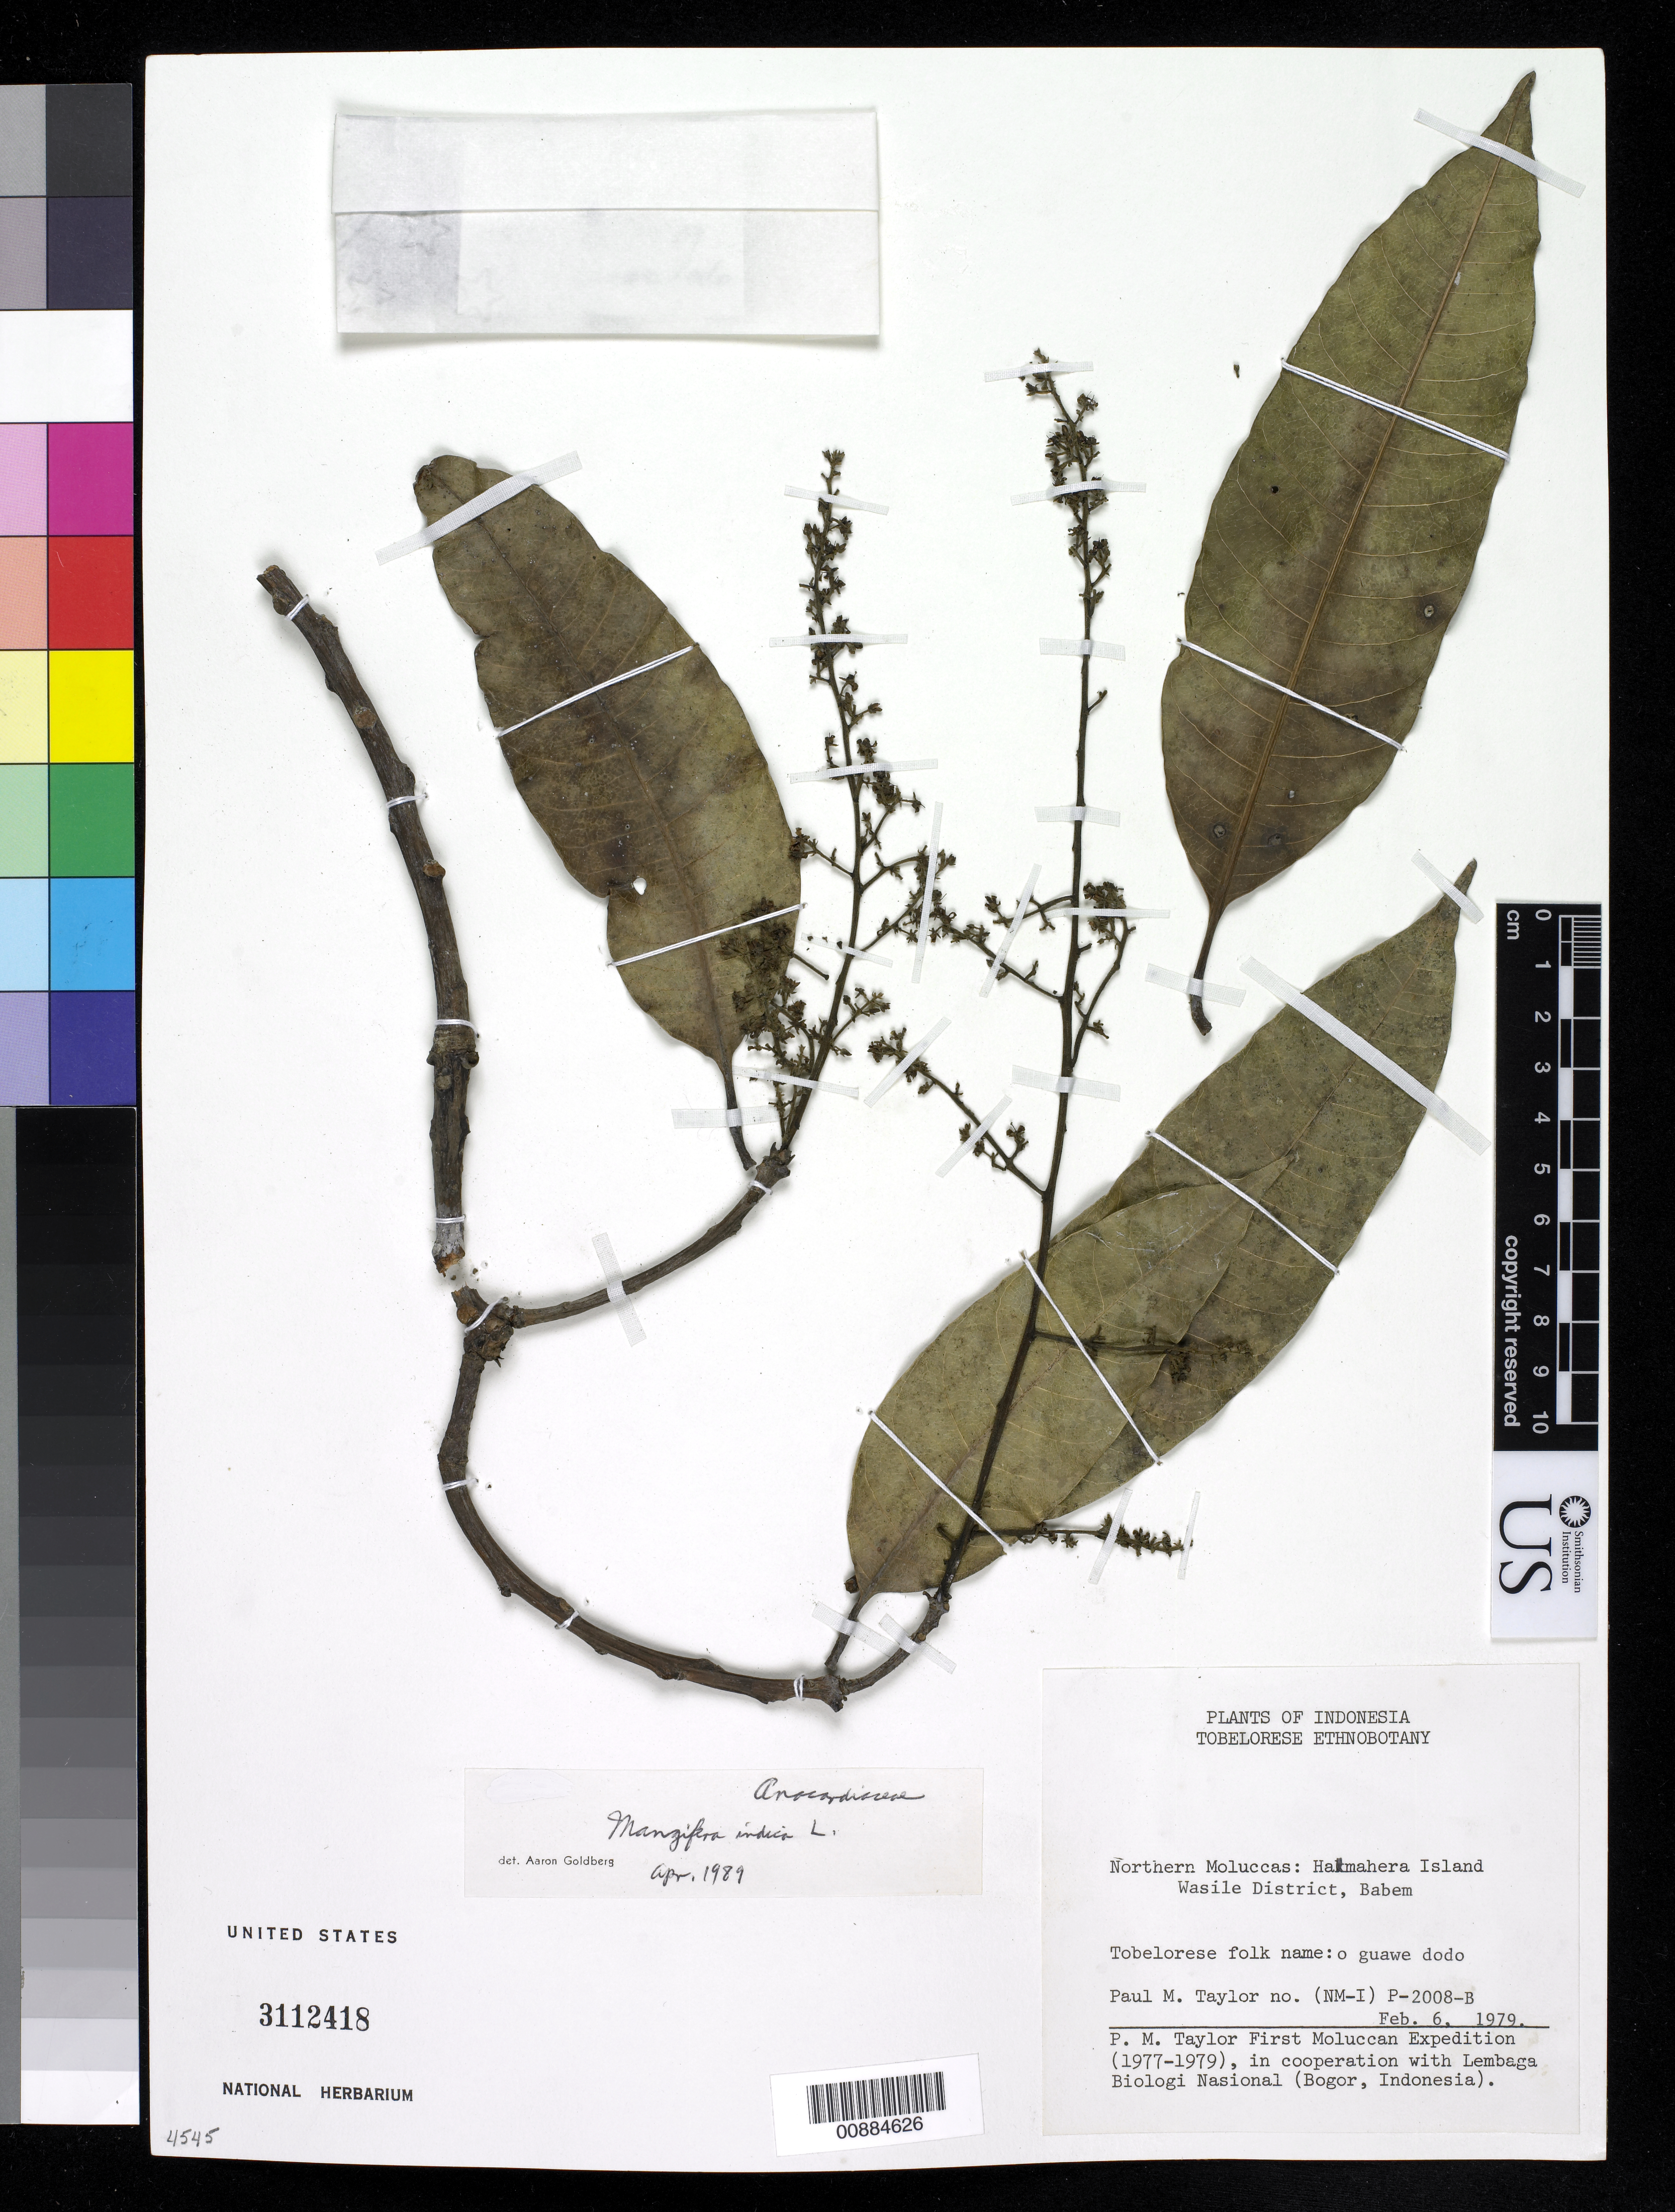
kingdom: Plantae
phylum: Tracheophyta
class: Magnoliopsida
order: Sapindales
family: Anacardiaceae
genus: Mangifera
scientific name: Mangifera indica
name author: L.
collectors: P. M. Taylor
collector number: (NM-I) P-2008-B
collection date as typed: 06 Feb 1979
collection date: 1979-02-06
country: Indonesia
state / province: Maluku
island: Halmahera I.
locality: Wasile District, Babem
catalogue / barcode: US 3112418